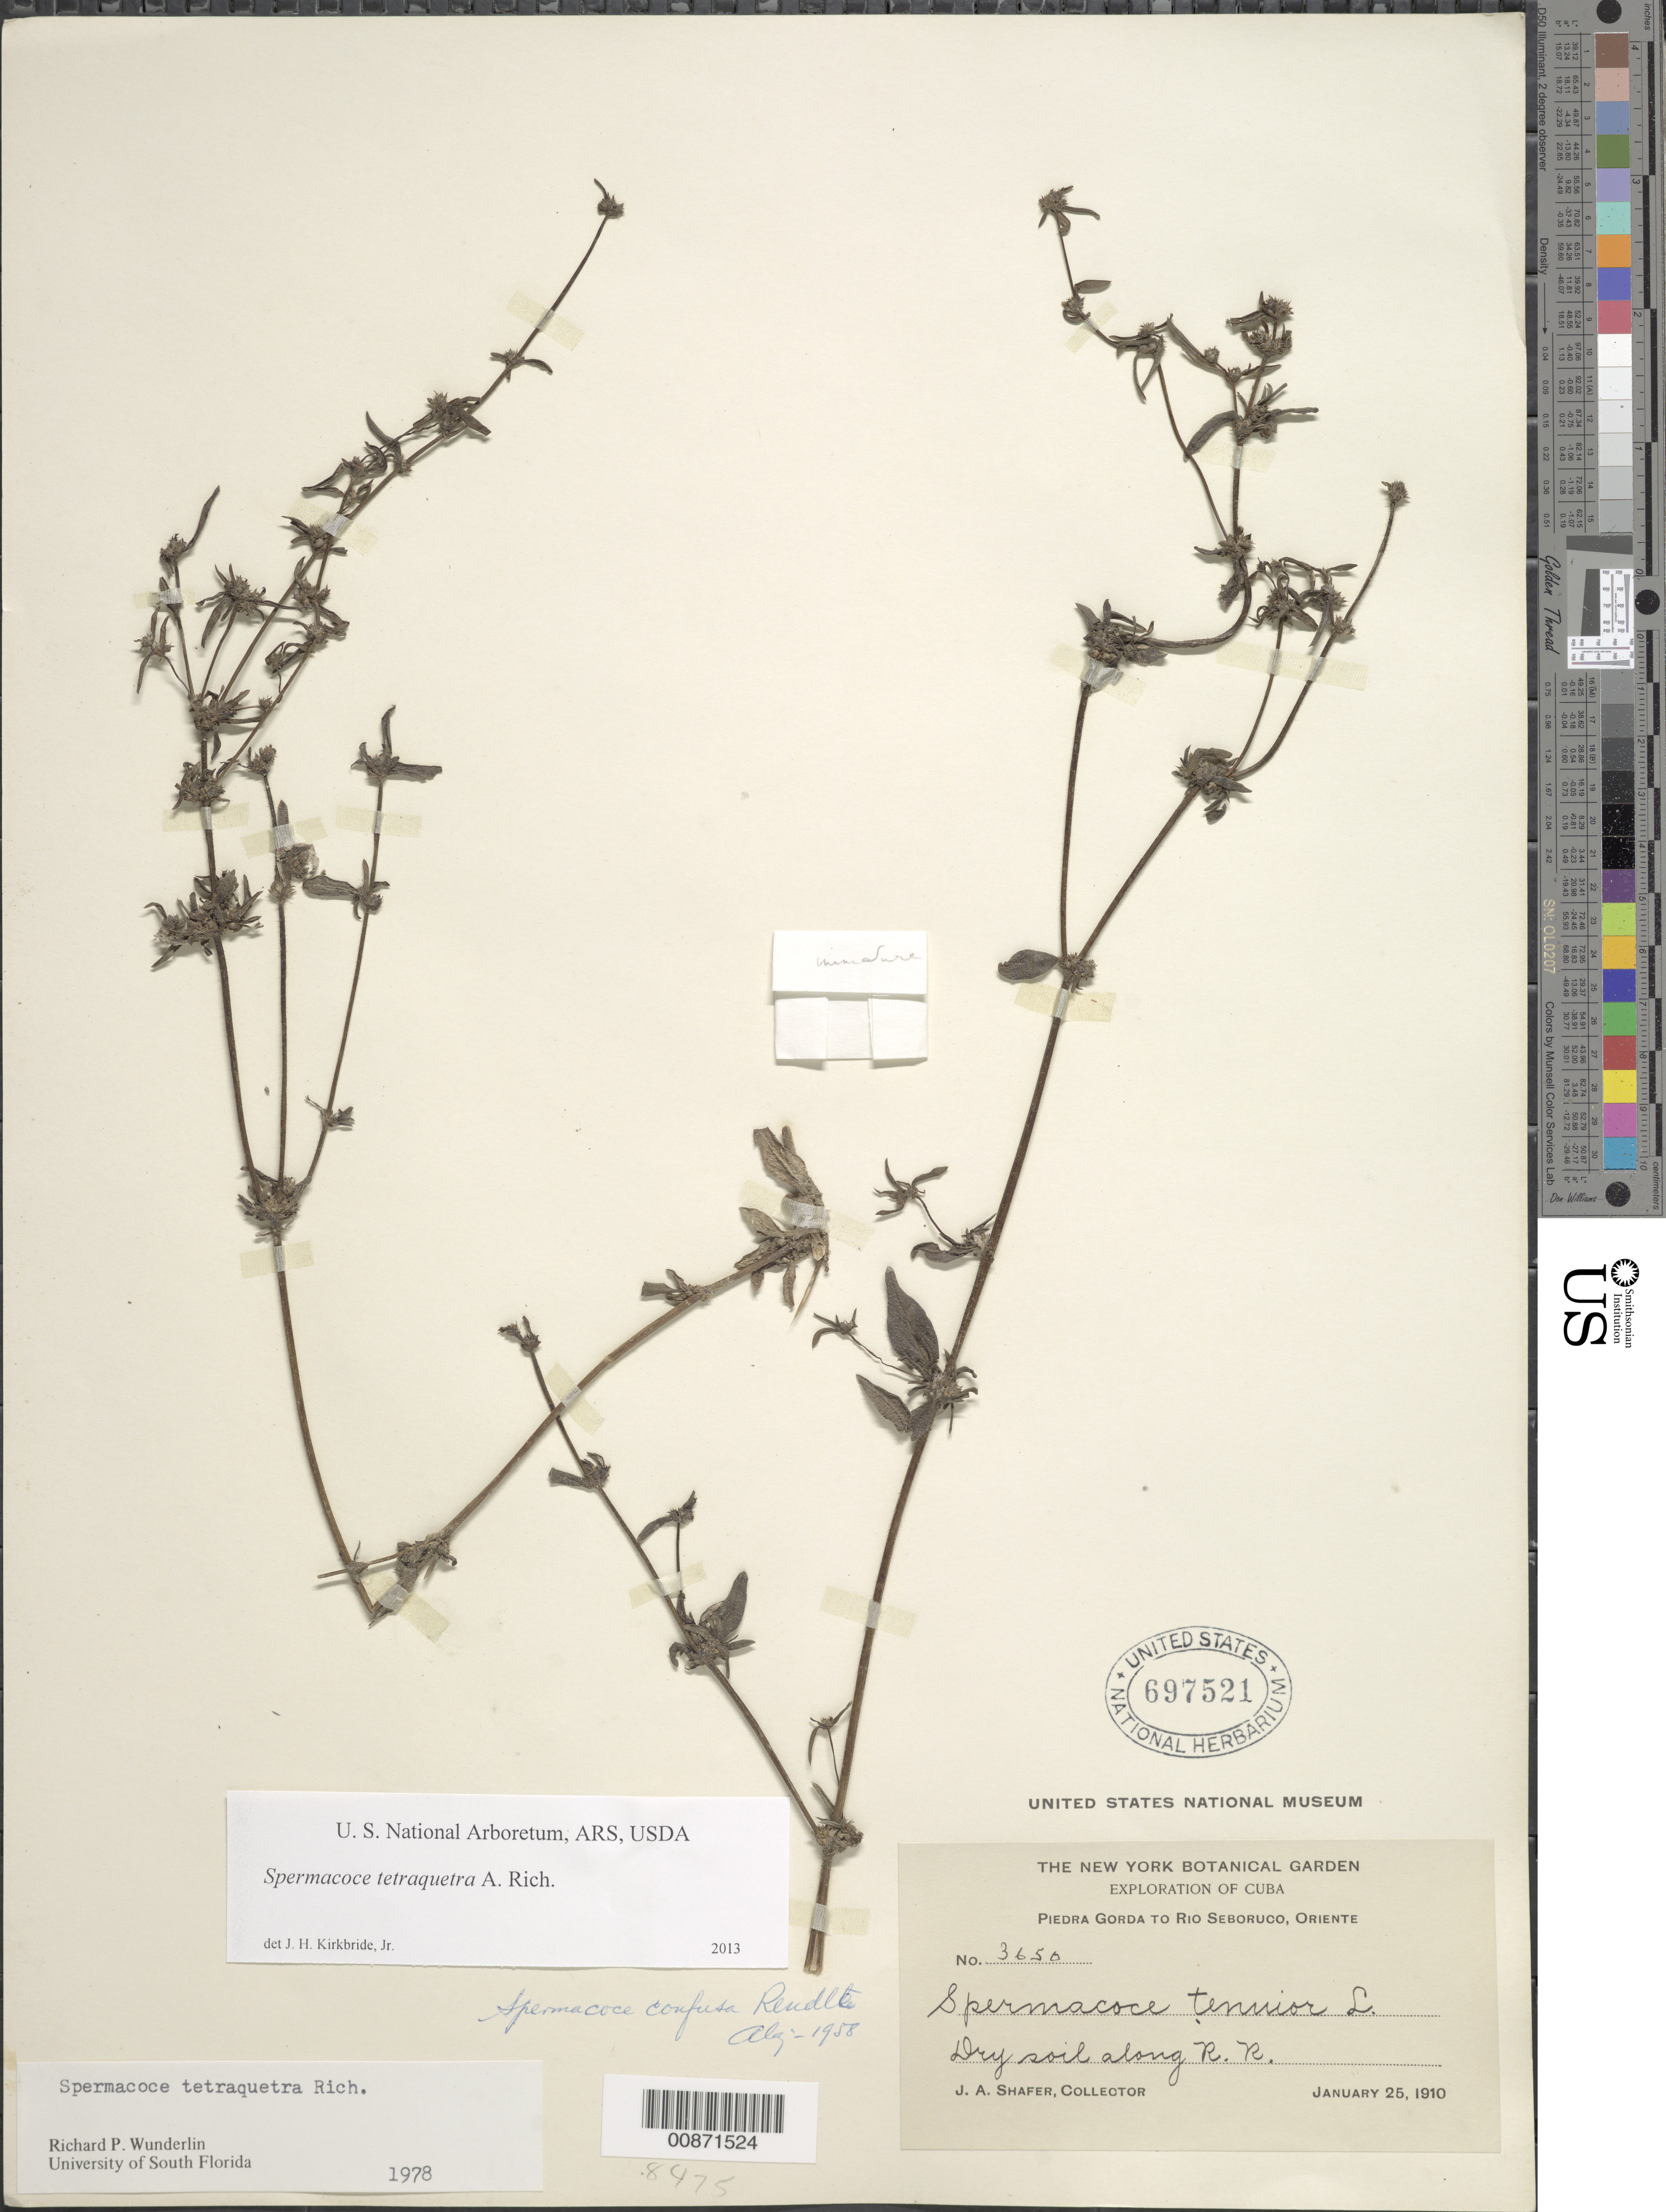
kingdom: Plantae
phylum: Tracheophyta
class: Magnoliopsida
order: Gentianales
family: Rubiaceae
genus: Spermacoce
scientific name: Spermacoce tetraquetra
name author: A. Rich.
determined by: Wunderlin, Richard P.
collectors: J. A. Shafer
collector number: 3650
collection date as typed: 25 Jan 1910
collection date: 1910-01-25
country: Cuba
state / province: Oriente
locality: Piedra Gorda to Rio Seboruco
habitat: Dry soil along railroad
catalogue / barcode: US 697521